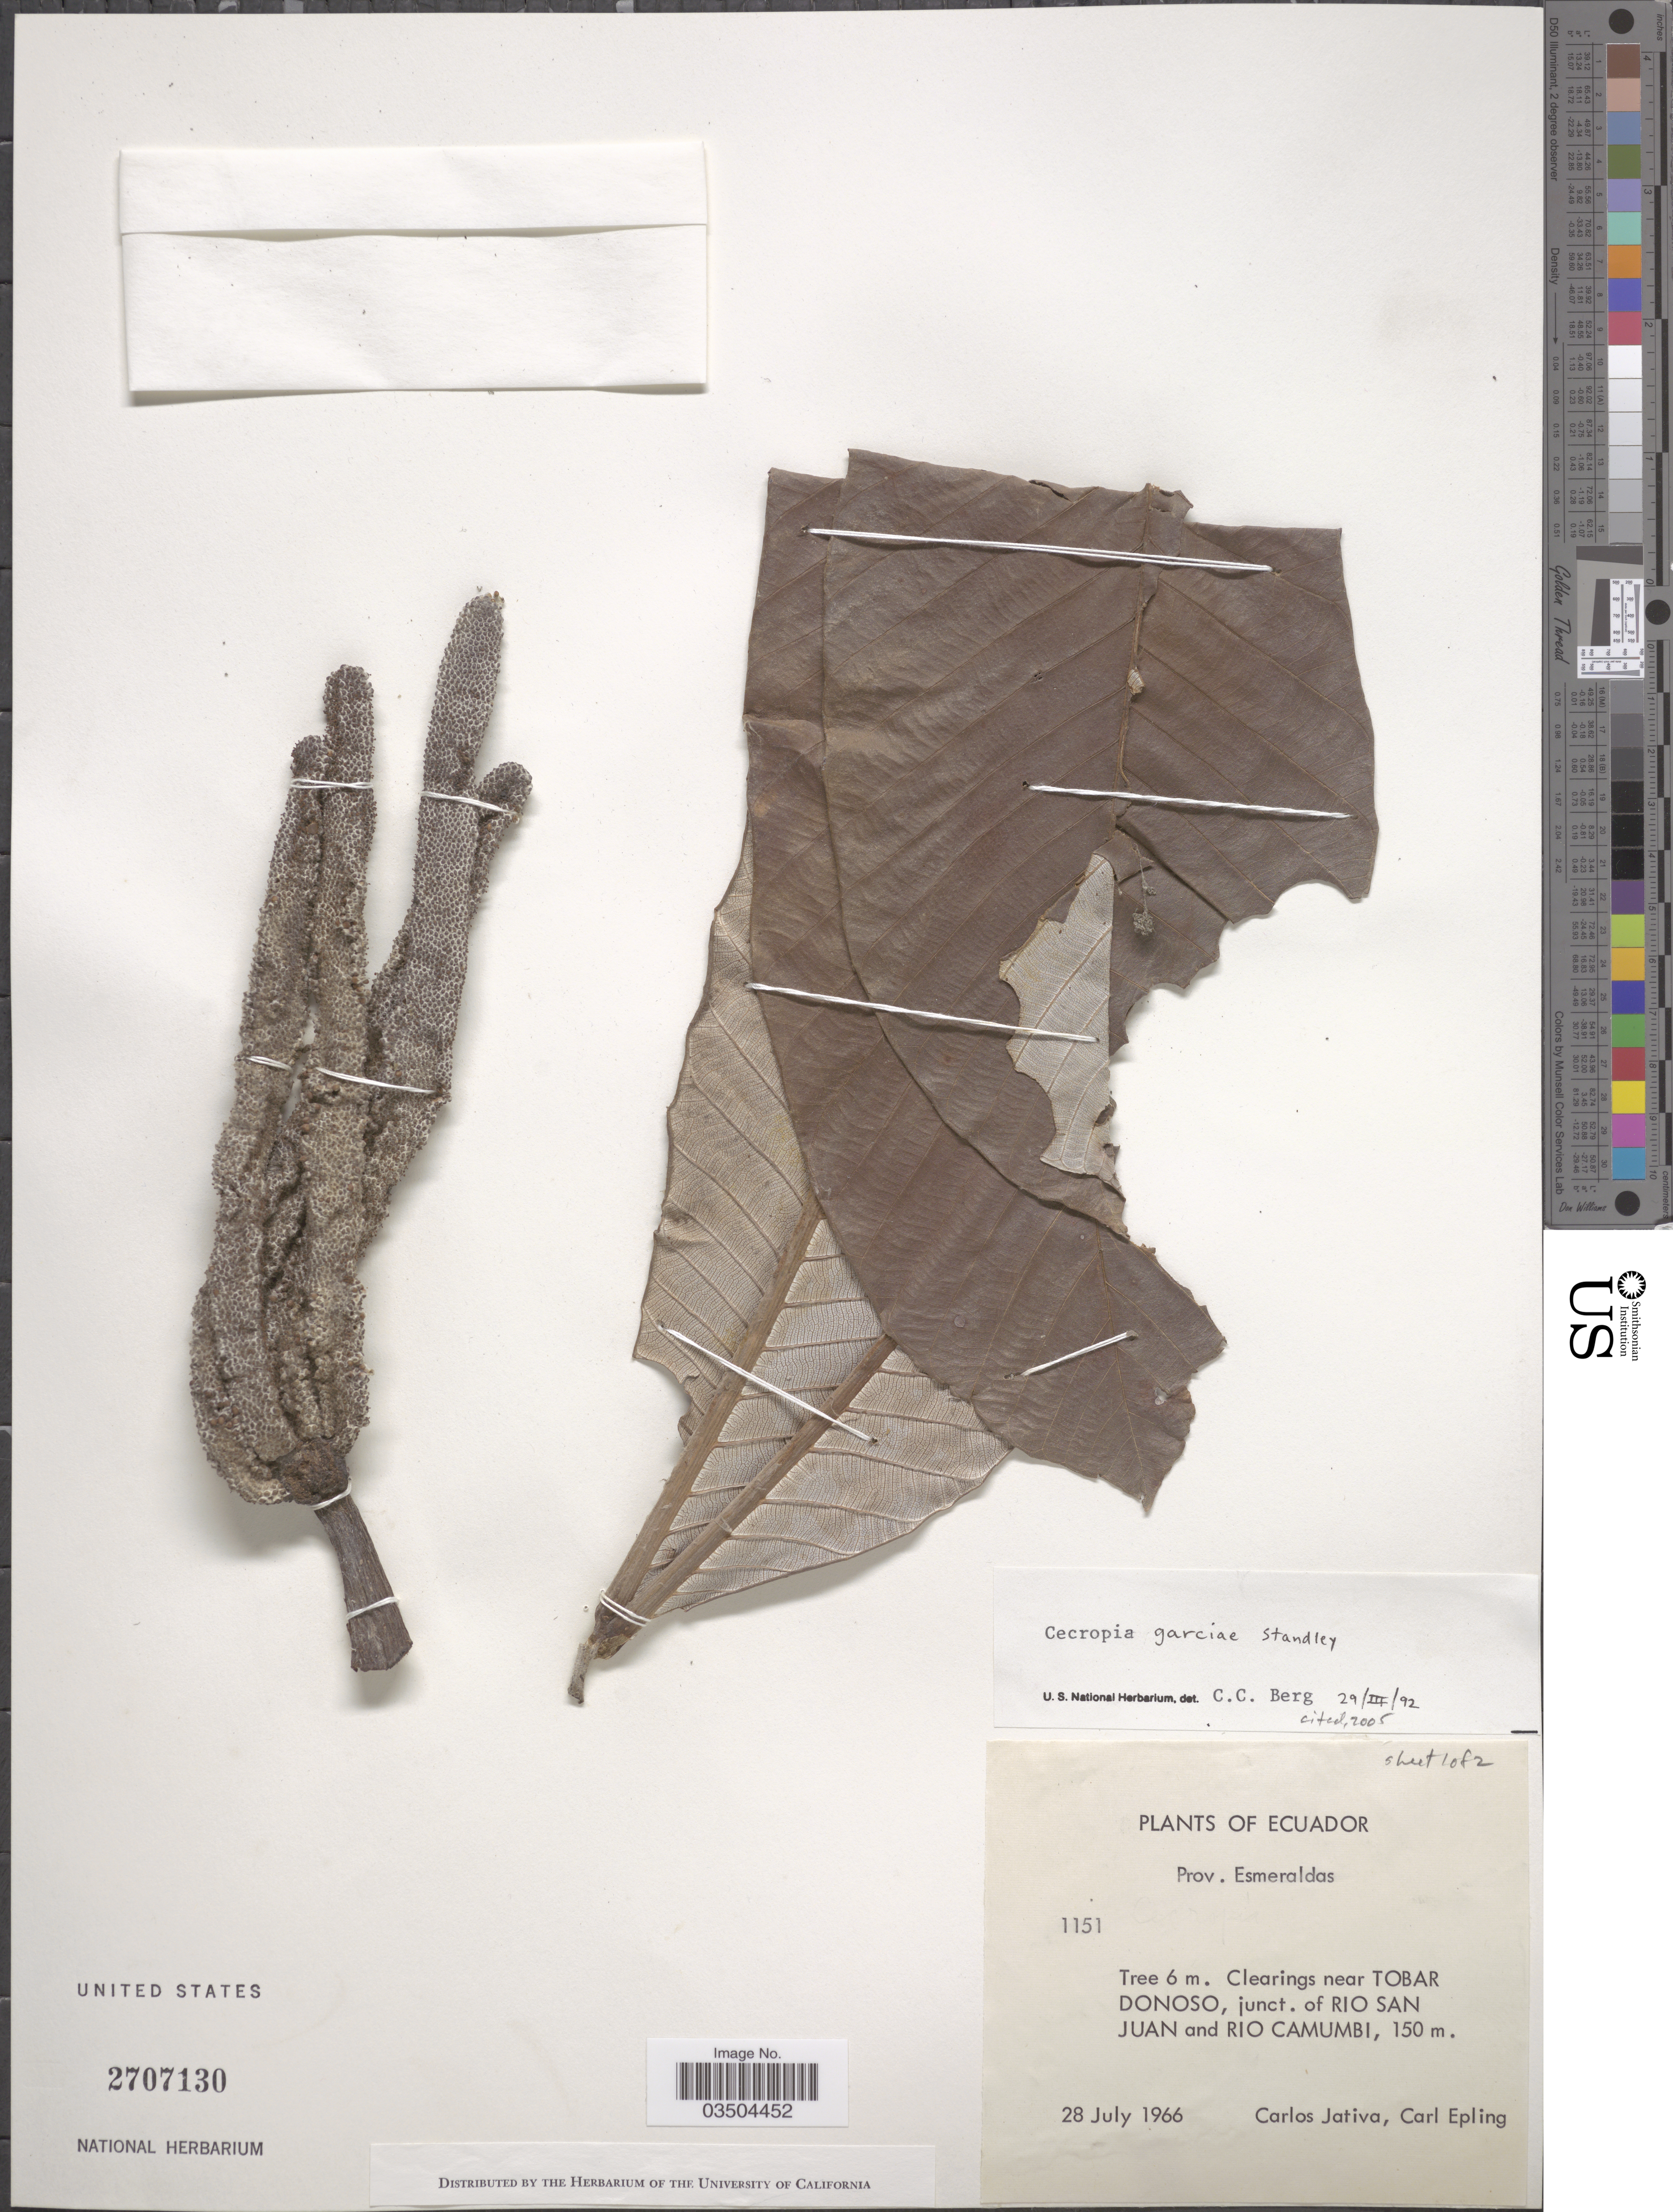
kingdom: Plantae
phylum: Tracheophyta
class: Magnoliopsida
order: Rosales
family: Urticaceae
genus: Cecropia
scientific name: Cecropia garciae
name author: Standl.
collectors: C. D. Játiva & C. C. Epling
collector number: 1151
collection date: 1966-07-28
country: Ecuador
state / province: Esmeraldas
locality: Clearings near Tobar Donoso, junct. of Rio San Juan and Rio Camumbi.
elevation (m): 150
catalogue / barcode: US 2707130